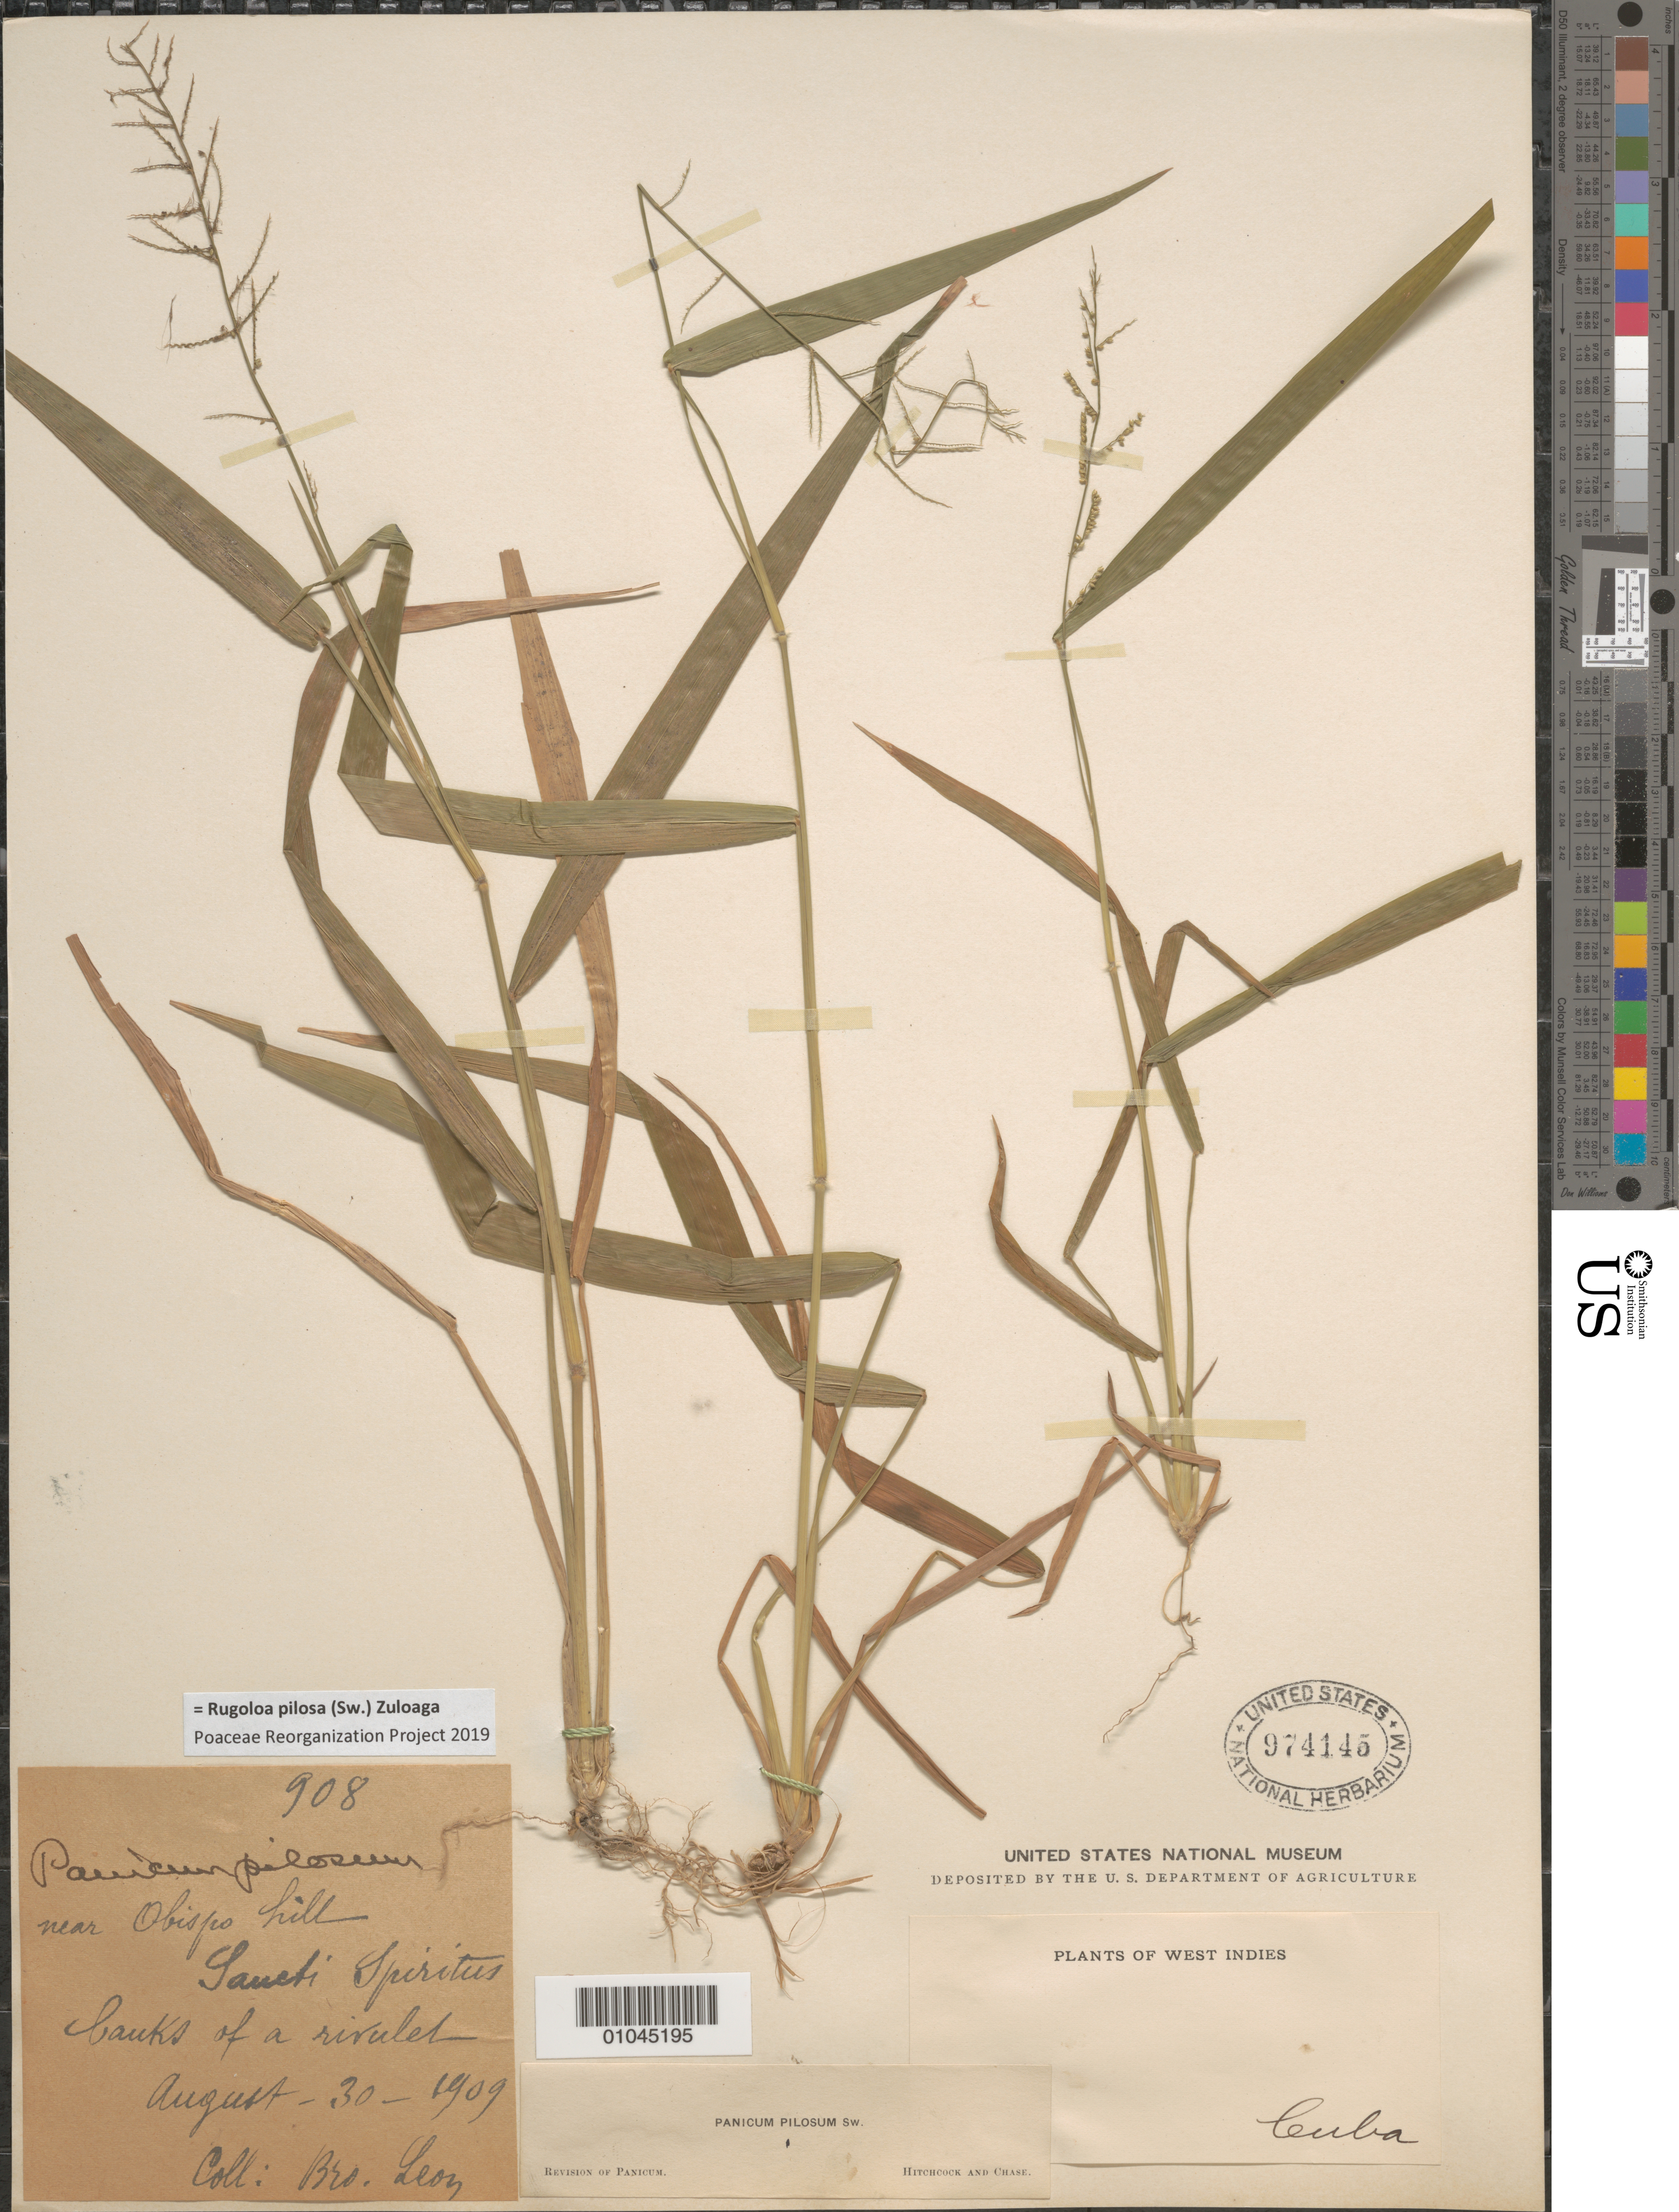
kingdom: Plantae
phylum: Tracheophyta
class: Liliopsida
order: Poales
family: Poaceae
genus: Panicum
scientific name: Panicum pilosum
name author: Sw.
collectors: Bro. León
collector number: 908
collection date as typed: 30 Aug 1909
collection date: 1909-08-30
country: Cuba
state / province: Sancti Spiritus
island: Cuba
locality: Near Obispo Hill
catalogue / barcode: US 974145